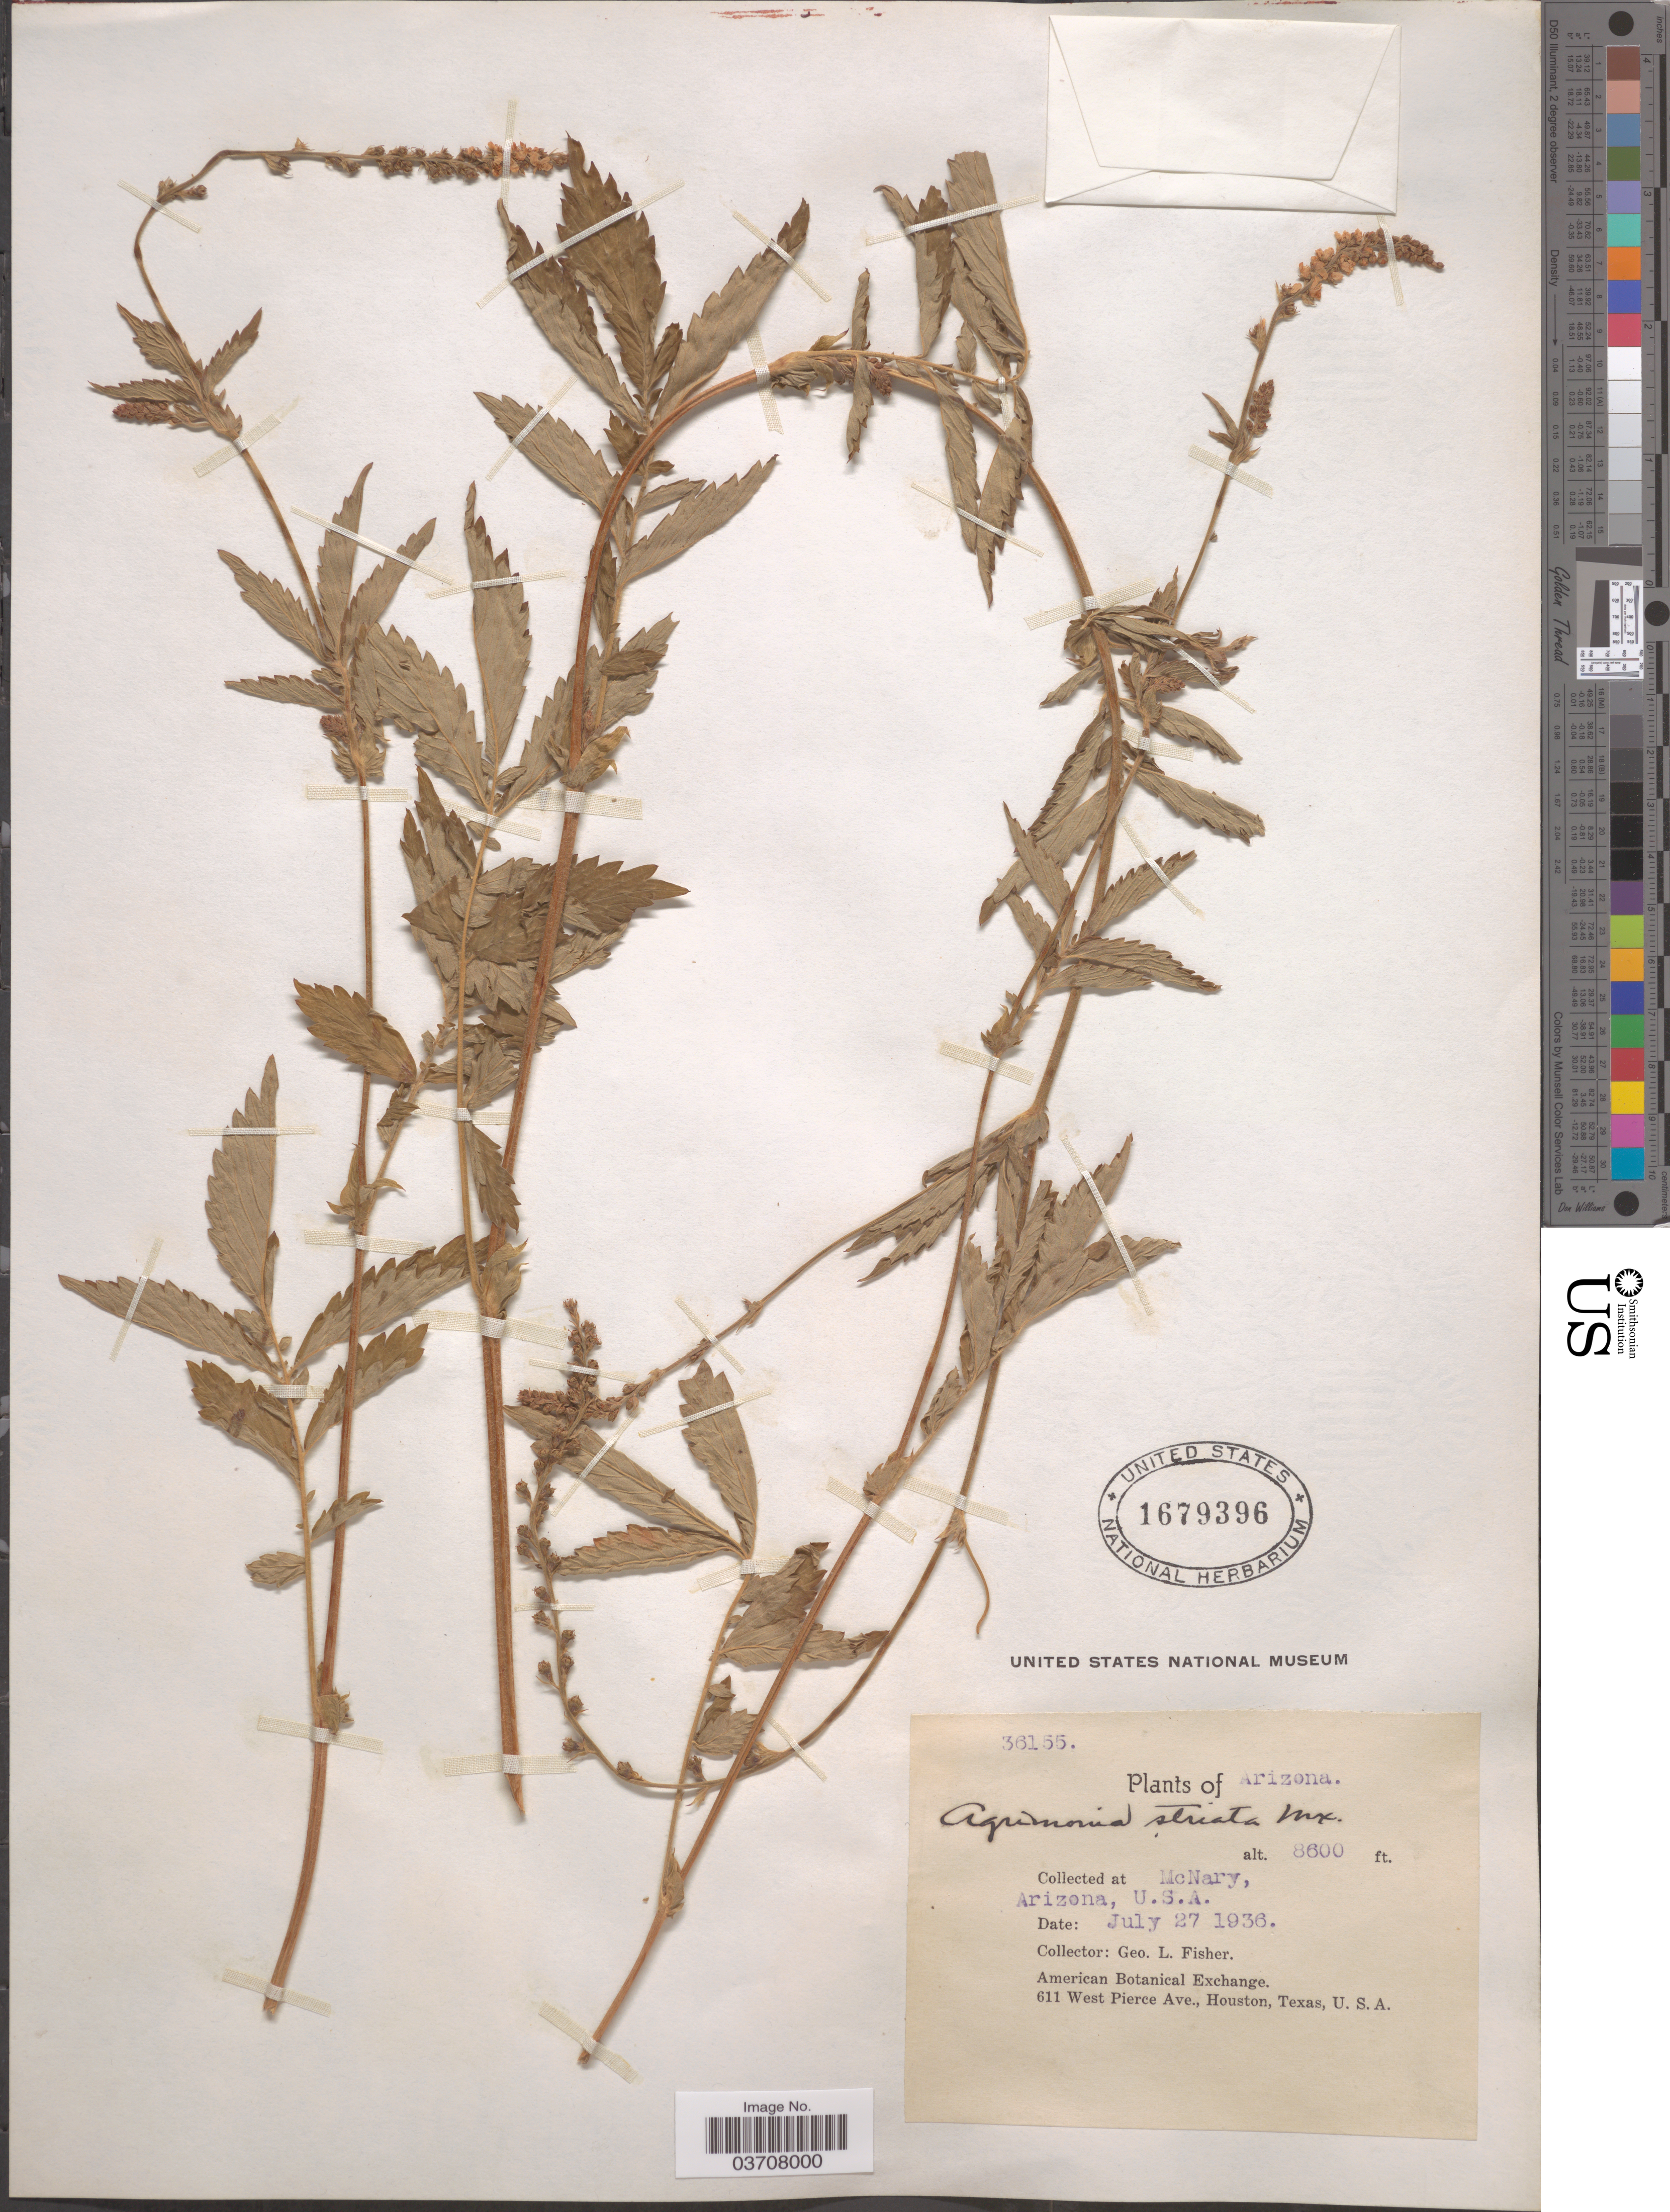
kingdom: Plantae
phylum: Tracheophyta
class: Magnoliopsida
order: Rosales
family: Rosaceae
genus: Agrimonia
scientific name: Agrimonia striata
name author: Michx.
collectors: G. L. Fisher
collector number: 36155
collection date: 1936-07-27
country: United States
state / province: Arizona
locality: McNary.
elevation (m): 2621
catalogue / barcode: US 1679396